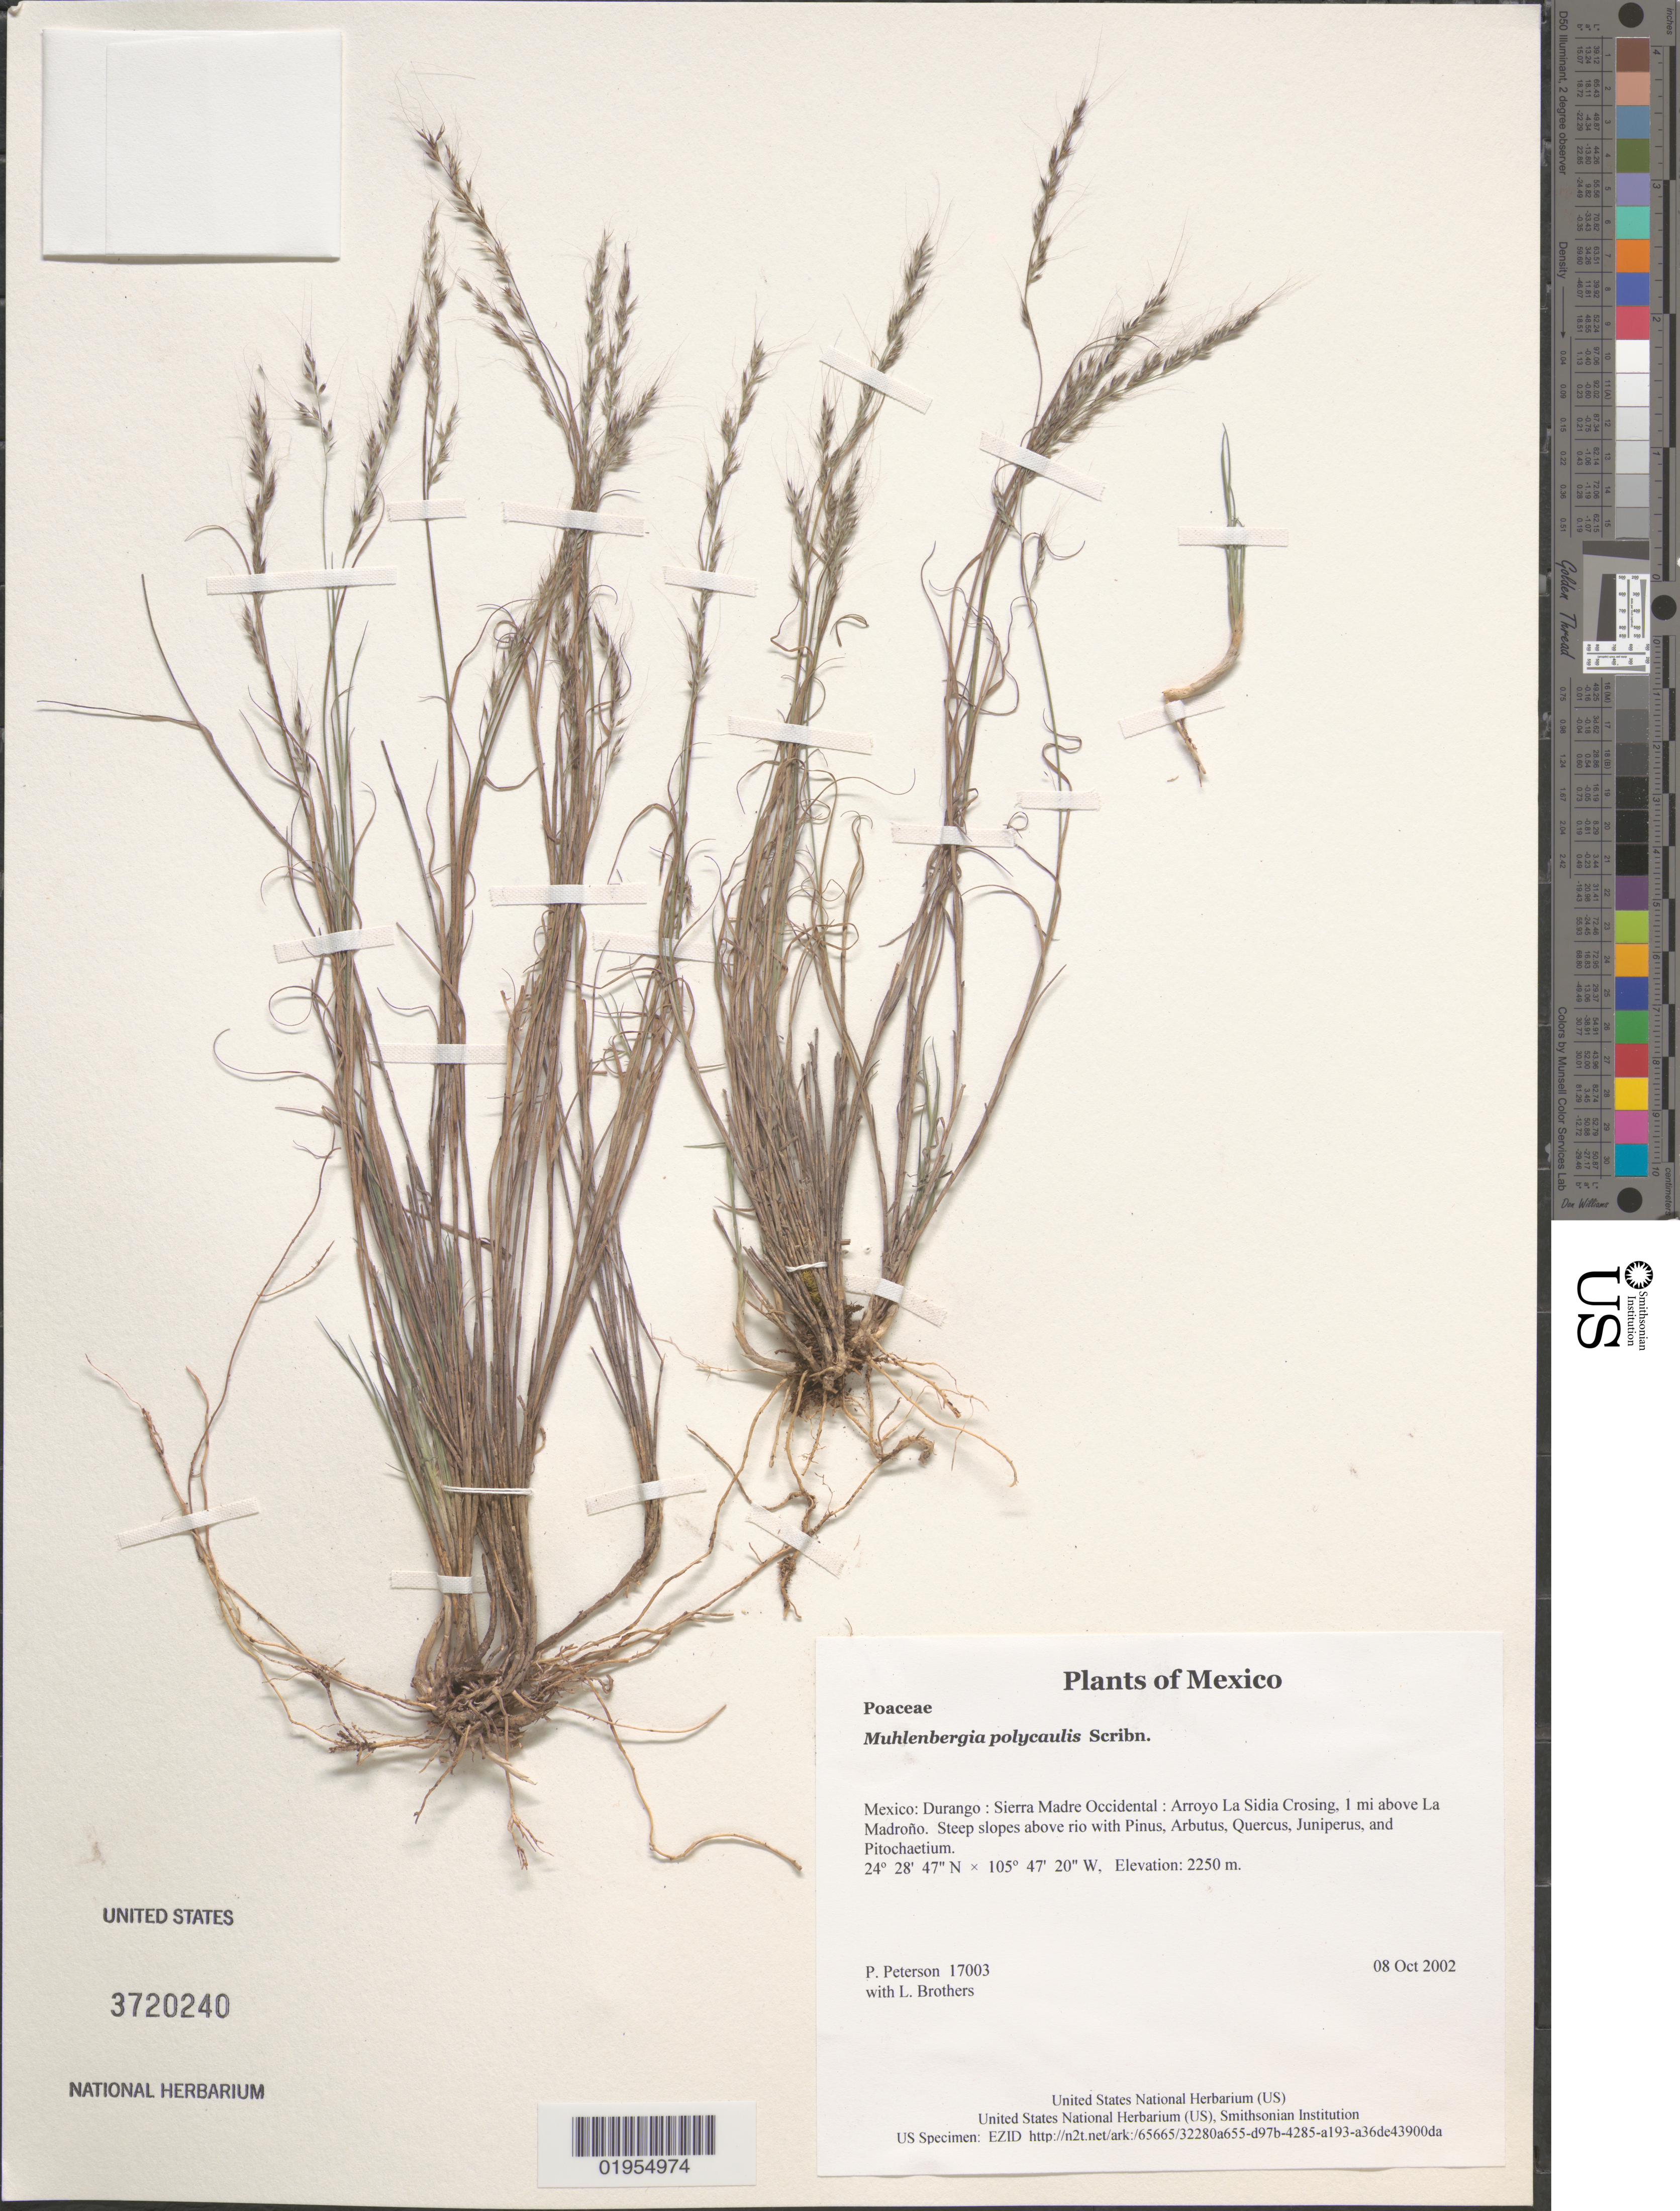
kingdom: Plantae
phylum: Tracheophyta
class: Liliopsida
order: Poales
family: Poaceae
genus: Muhlenbergia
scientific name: Muhlenbergia polycaulis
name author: Scribn.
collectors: P. M. Peterson & L. E. Brothers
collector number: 17003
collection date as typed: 08 Oct 2002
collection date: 2002-10-08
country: Mexico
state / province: Durango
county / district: Sierra Madre Occidental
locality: Arroyo La Sidia Crosing, 1 mi above La Madroño. Steep slopes above rio with Pinus, Arbutus, Quercus, Juniperus, and Pitochaetium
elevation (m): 2250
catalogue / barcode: US 3720240